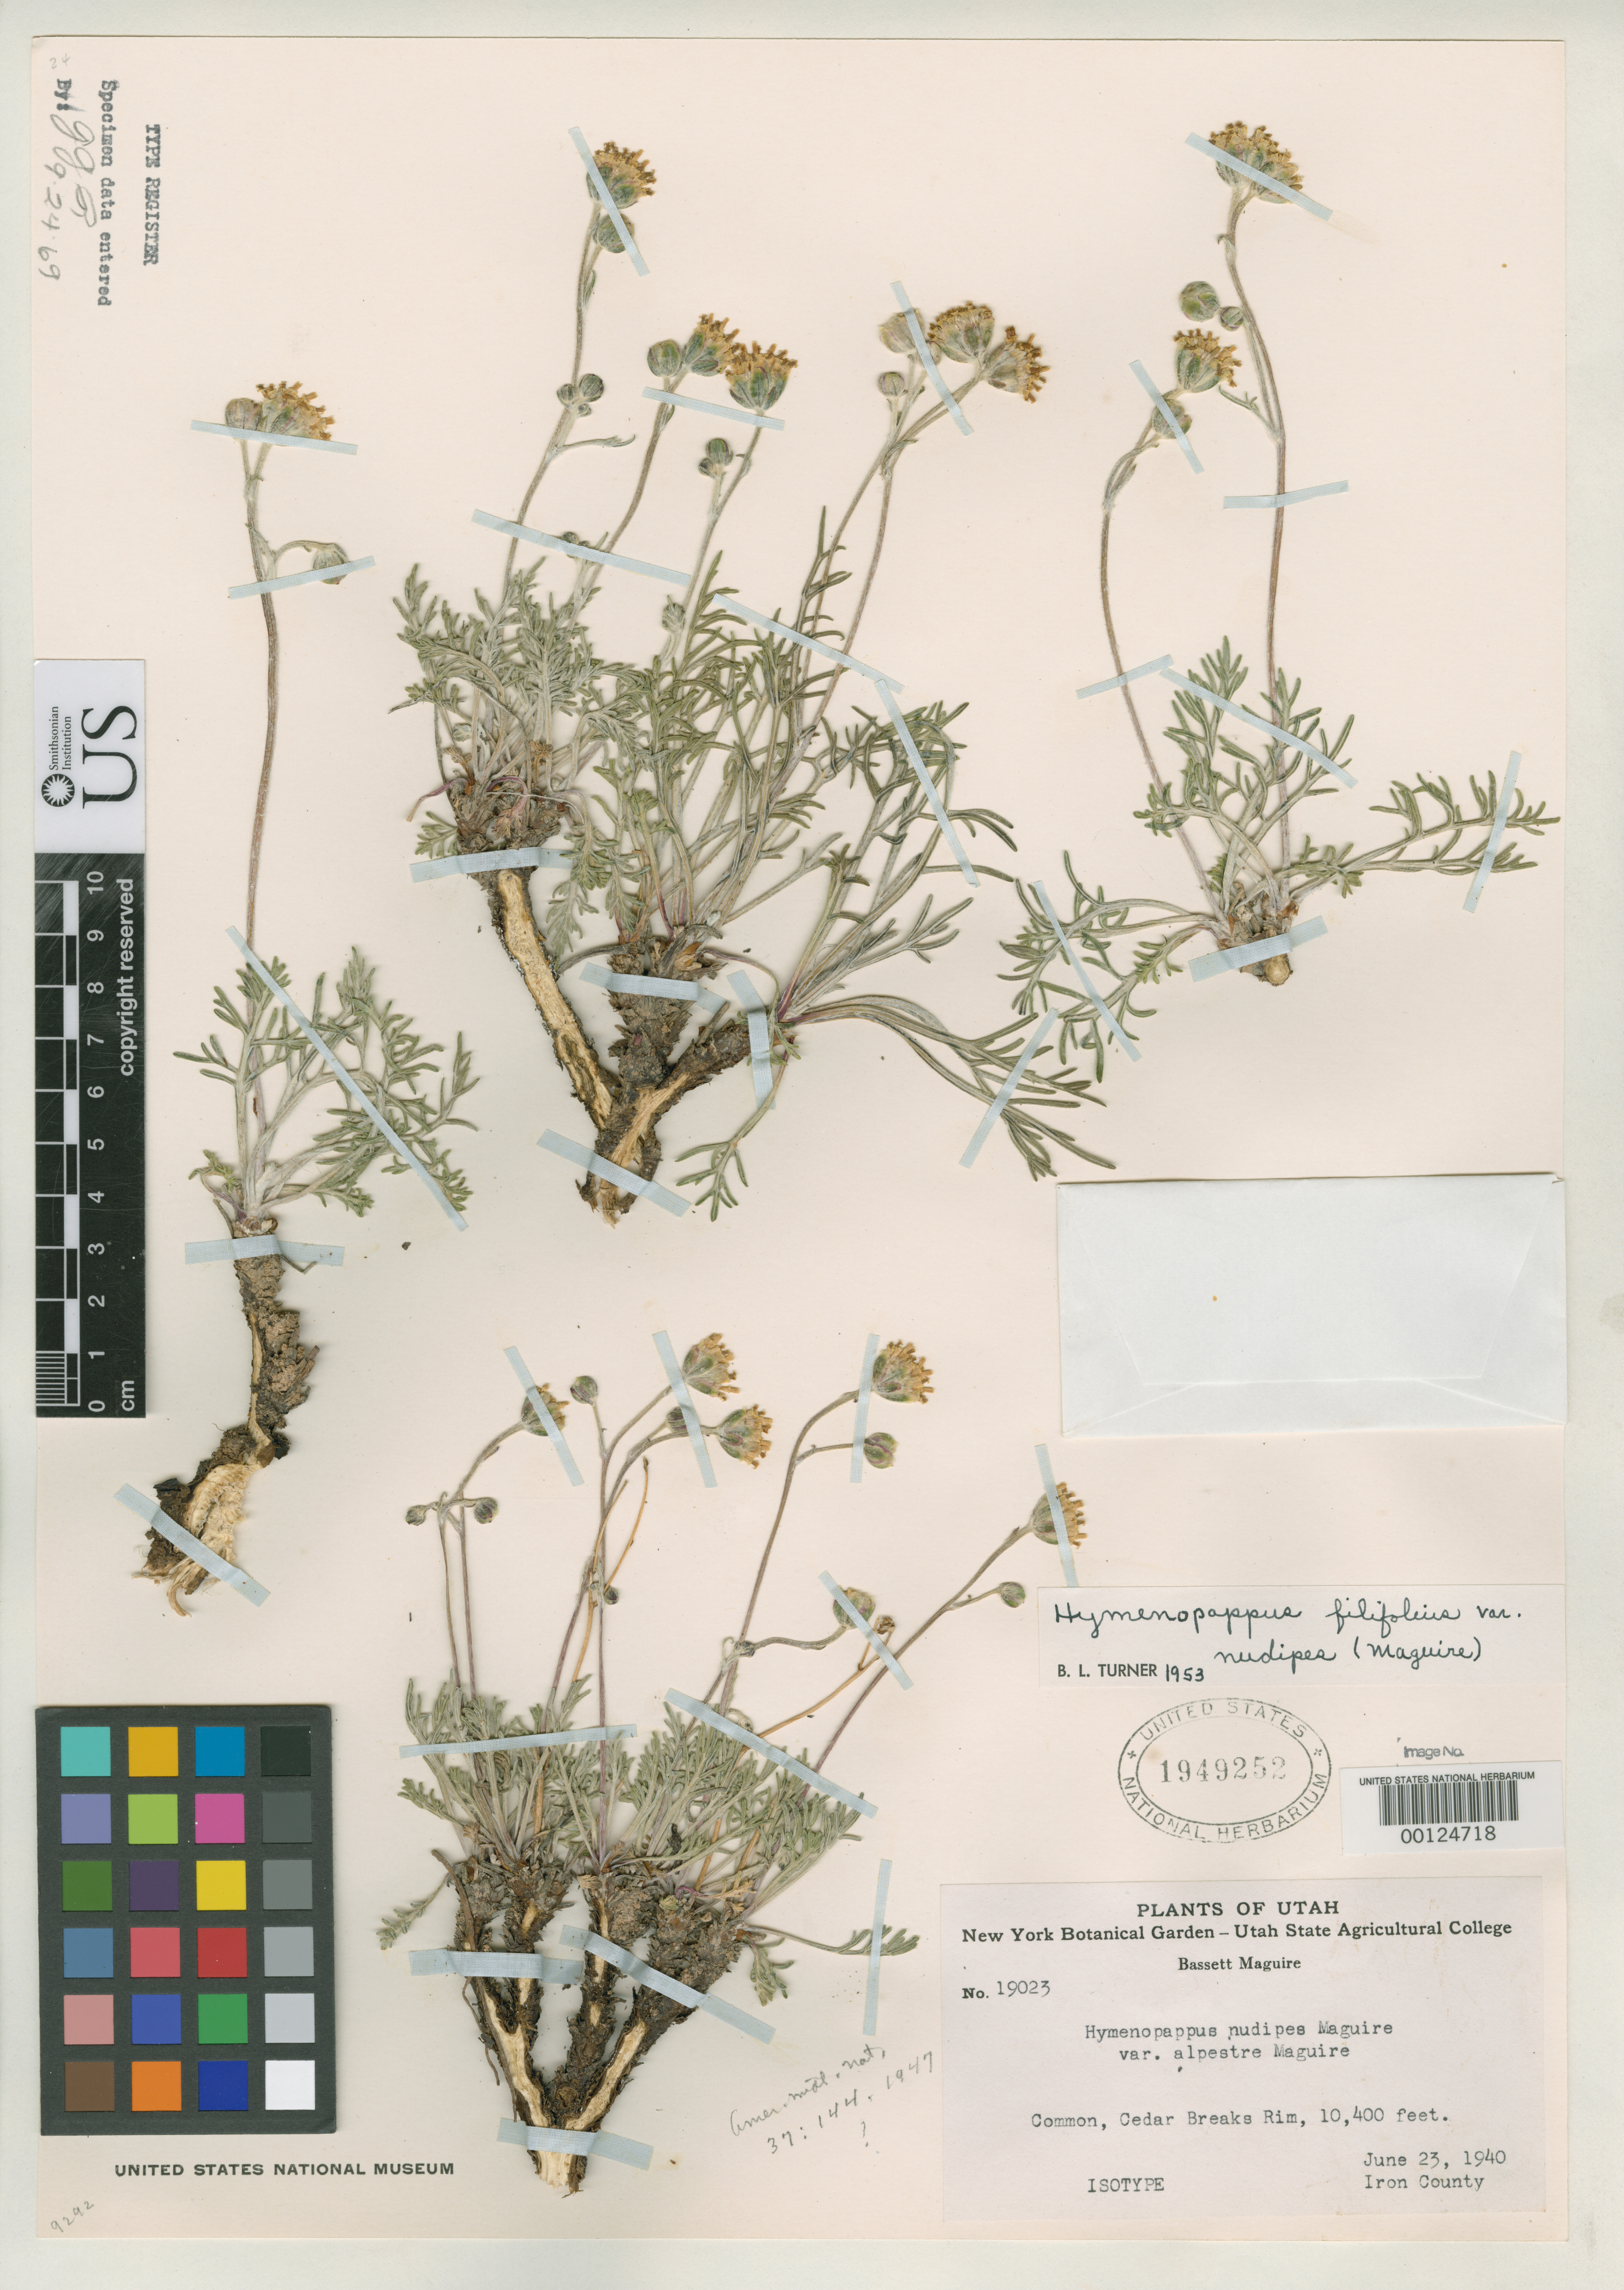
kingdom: Plantae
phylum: Tracheophyta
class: Magnoliopsida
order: Asterales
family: Asteraceae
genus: Hymenopappus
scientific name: Hymenopappus nudipes var. alpestris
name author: Maguire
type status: Isotype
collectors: B. Maguire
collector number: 19023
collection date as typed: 23 Jun 1940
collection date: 1940-06-23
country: United States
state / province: Utah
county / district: Iron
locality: Cedar Breaks Rim.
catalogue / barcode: US 1949252